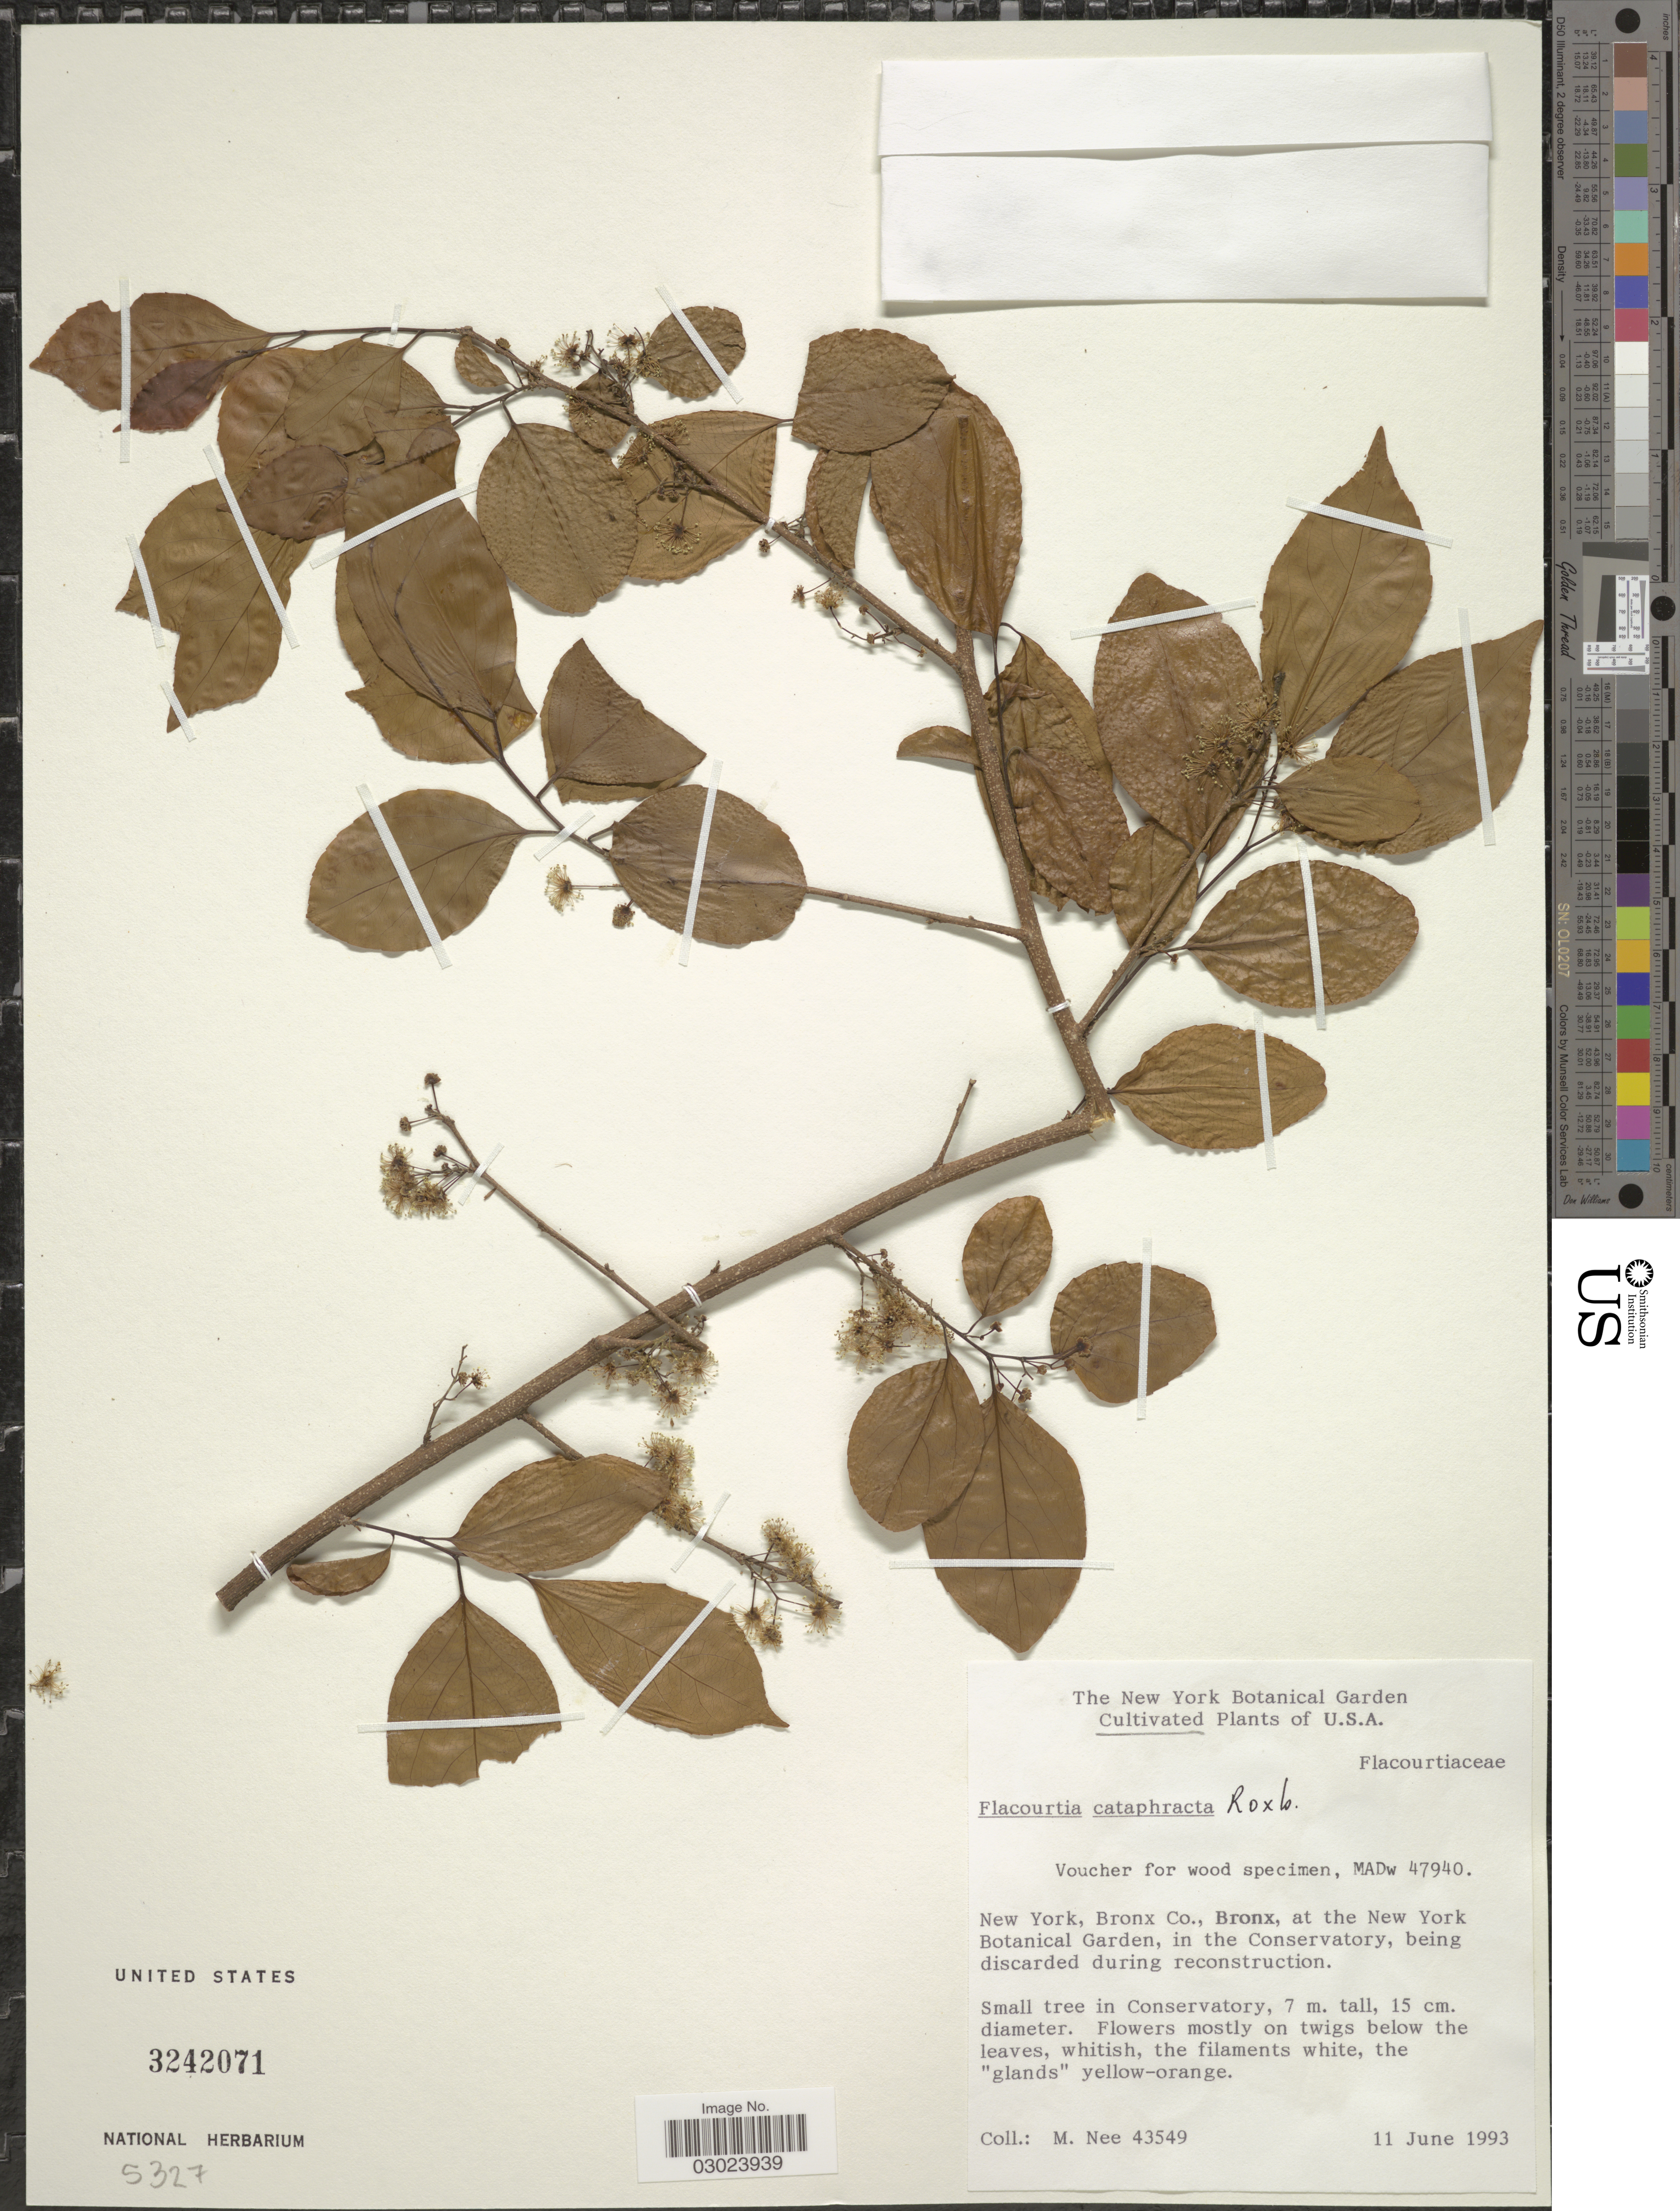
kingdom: Plantae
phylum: Tracheophyta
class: Magnoliopsida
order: Malpighiales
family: Salicaceae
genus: Flacourtia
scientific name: Flacourtia cataphracta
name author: Roxb.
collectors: M. Nee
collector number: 43549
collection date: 1993-06-11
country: United States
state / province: New York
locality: U.S.A. Bronx Co., Bronx, at the New York Botanical Garden, in the Conservatory.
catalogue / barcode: US 3242071